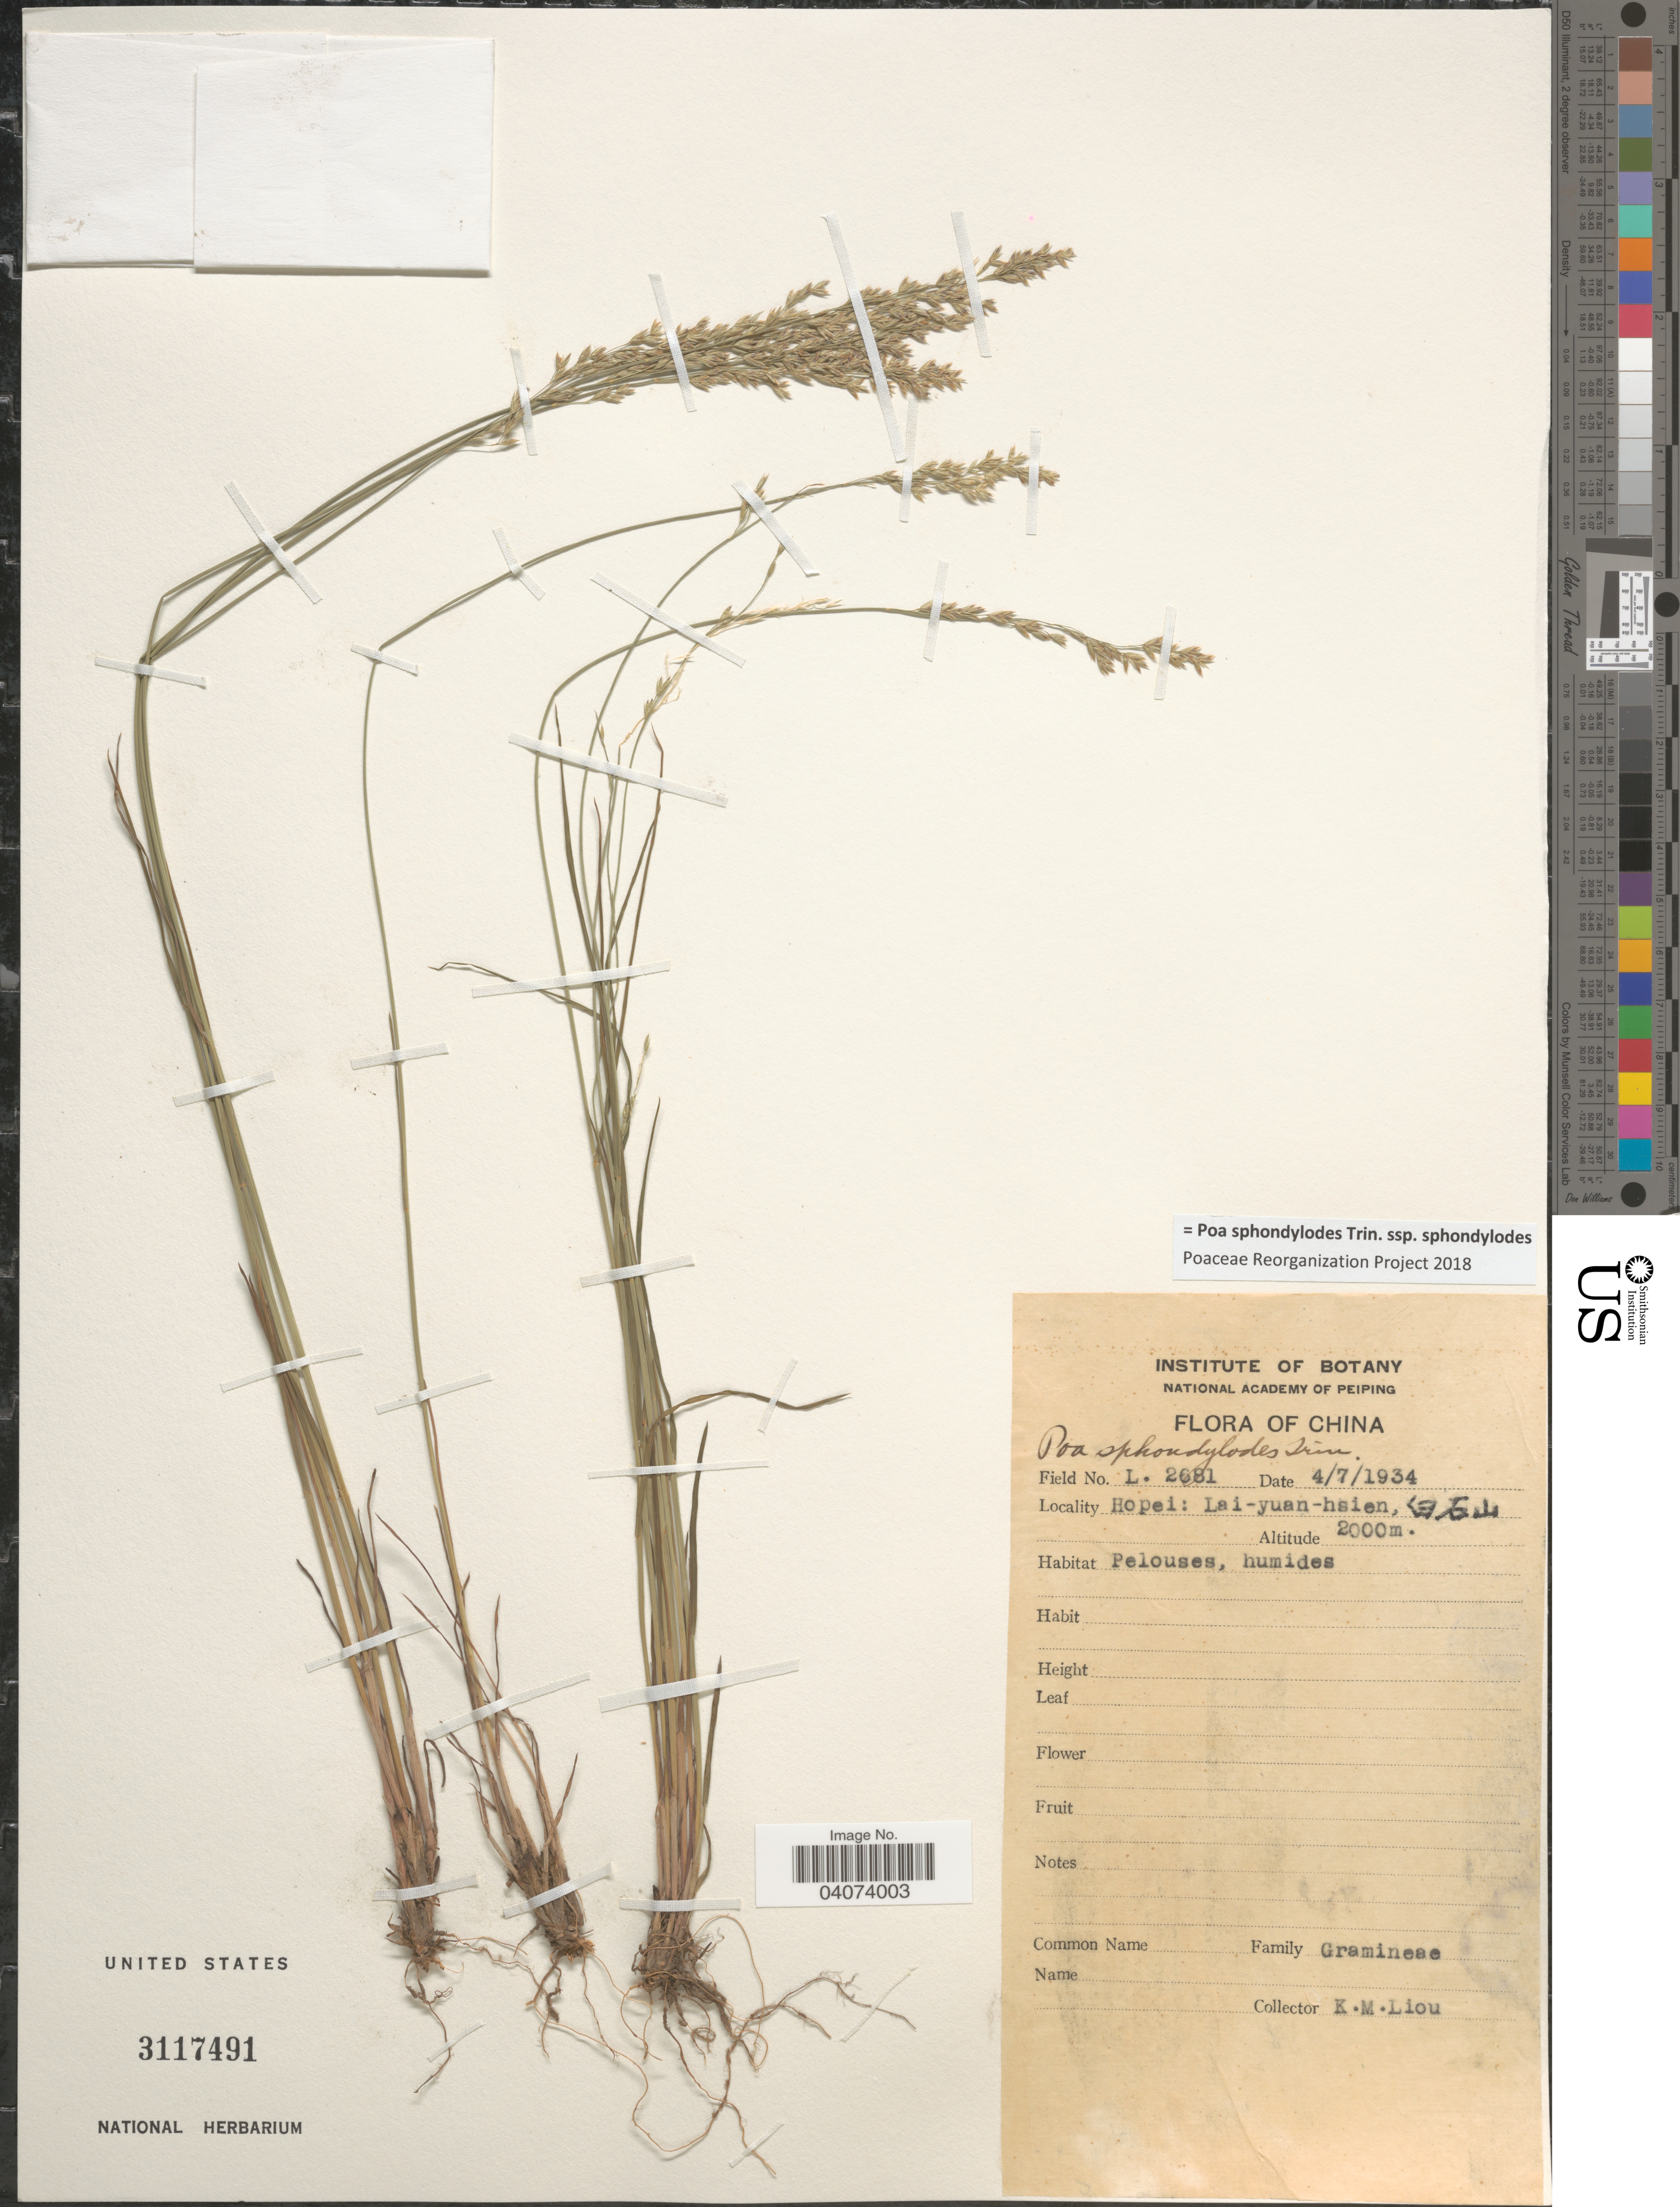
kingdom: Plantae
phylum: Tracheophyta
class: Liliopsida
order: Poales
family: Poaceae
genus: Poa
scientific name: Poa sphondylodes subsp. sphondylodes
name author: Trin.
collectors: K. M. Liou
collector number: L.2681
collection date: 1934-07-04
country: China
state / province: Hebei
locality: Hopei: Lai-yuan-hsien, X.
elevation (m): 2000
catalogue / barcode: US 3117491